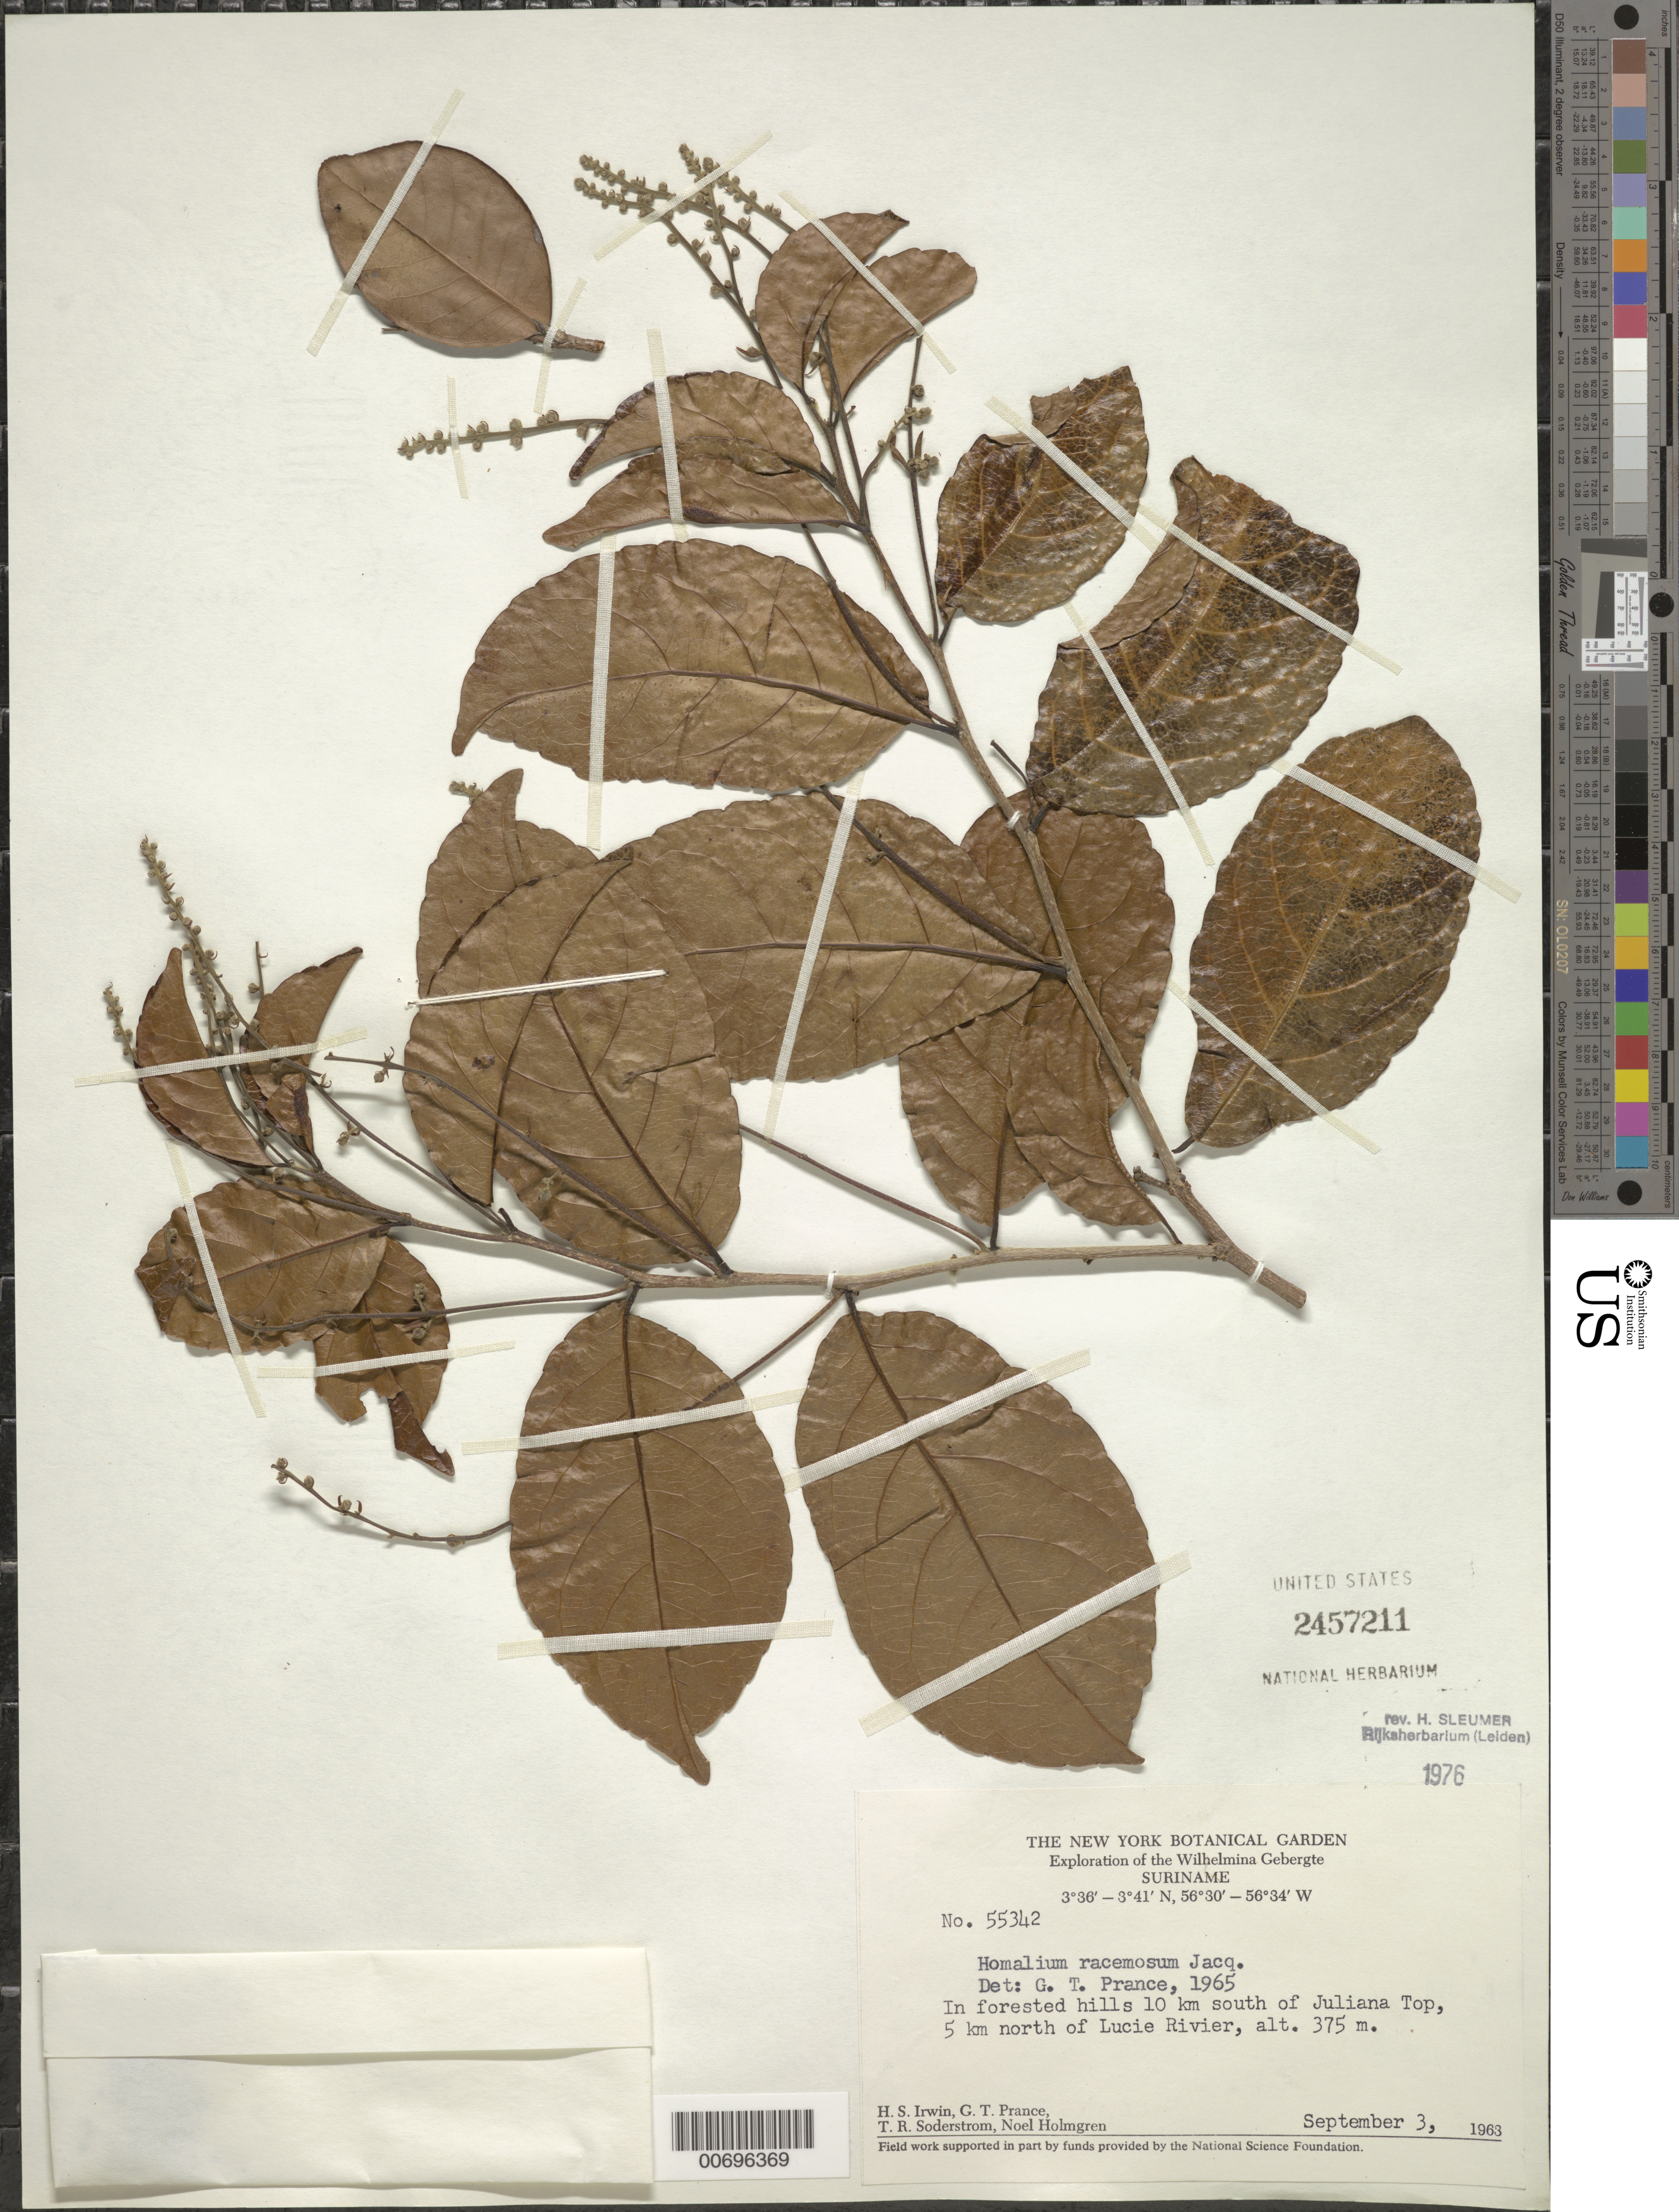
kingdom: Plantae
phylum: Tracheophyta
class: Magnoliopsida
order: Malpighiales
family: Salicaceae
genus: Homalium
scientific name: Homalium racemosum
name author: Jacq.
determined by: Sleumer, H. O.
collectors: H. Irwin, G. T. Prance, T. R. Soderstrom & N. H. Holmgren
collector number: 55342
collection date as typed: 3-Sep-63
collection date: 1963-09-03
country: Suriname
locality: Lucie R., 2 km below confl. with Oost R., Wilhelmina Gebergte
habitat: Forested hills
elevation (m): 225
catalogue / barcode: US 2457211